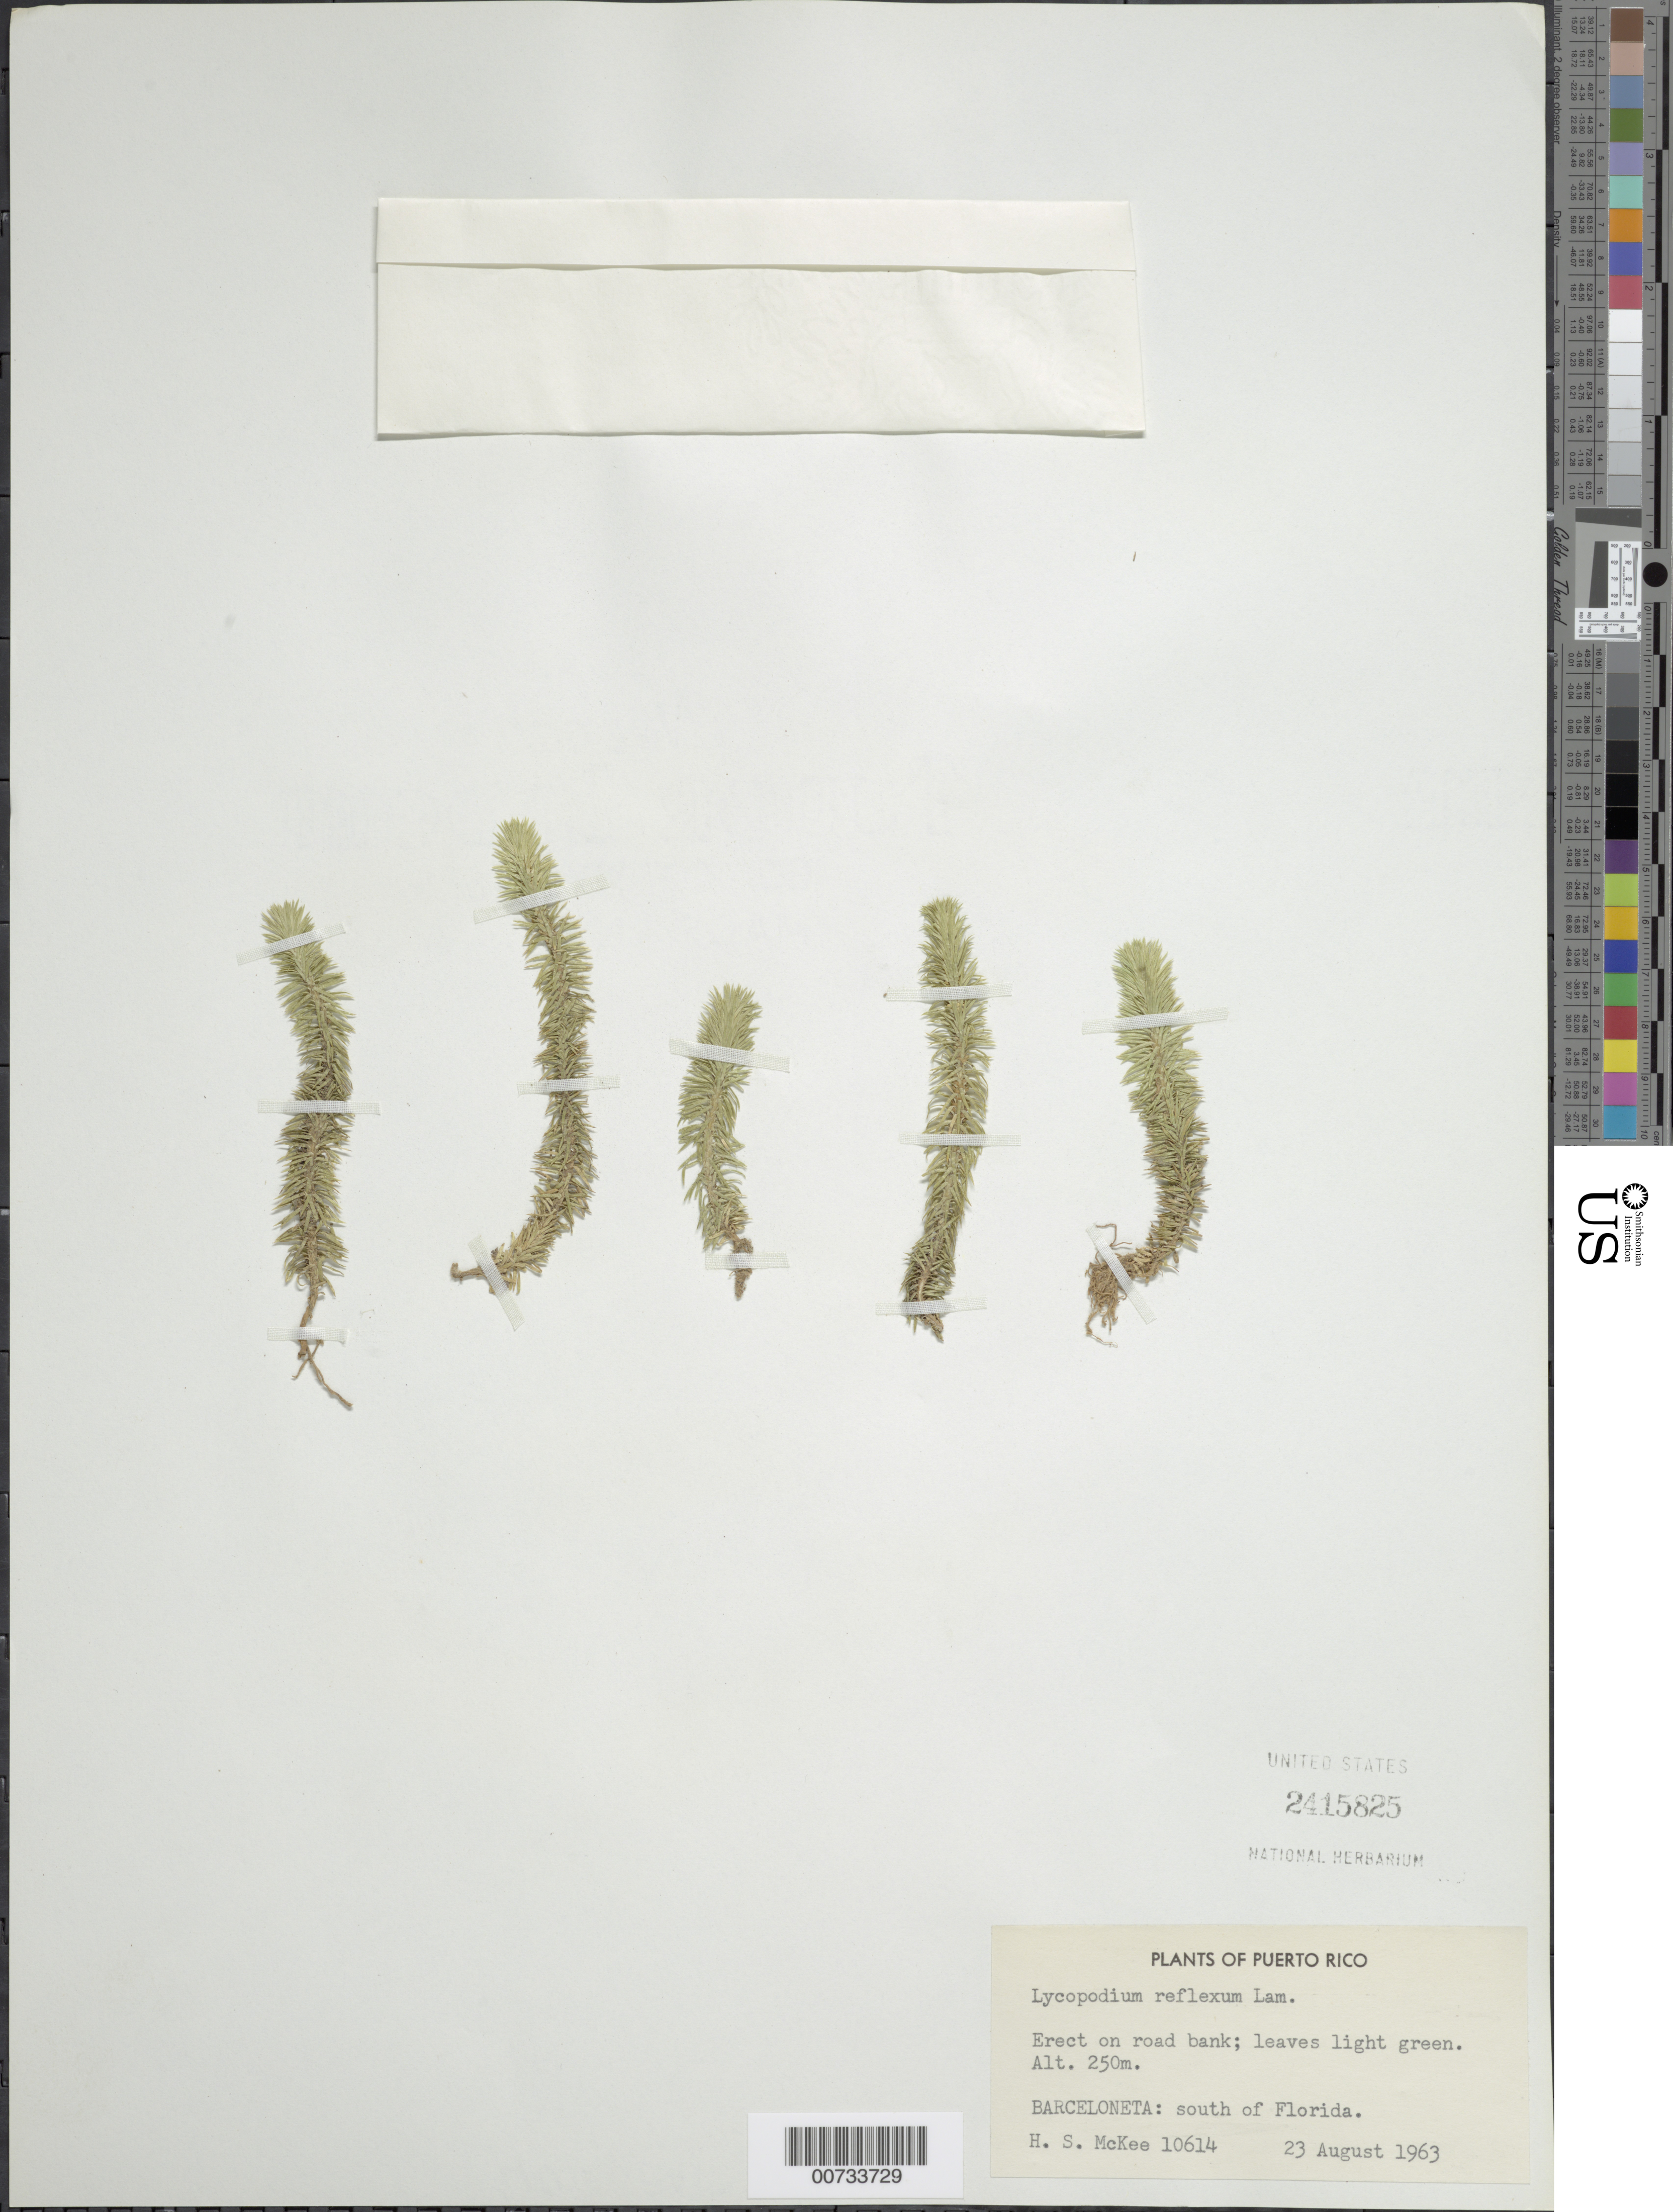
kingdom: Plantae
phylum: Tracheophyta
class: Lycopodiopsida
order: Lycopodiales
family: Lycopodiaceae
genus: Phlegmariurus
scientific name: Phlegmariurus reflexus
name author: (Lam.) B. Øllg.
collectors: H. S. McKee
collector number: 10614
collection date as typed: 23 Aug 1963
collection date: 1963-08-23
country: Puerto Rico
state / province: Barceloneta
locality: Barceloneta: S of Florida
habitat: Road bank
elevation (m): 250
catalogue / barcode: US 2415825